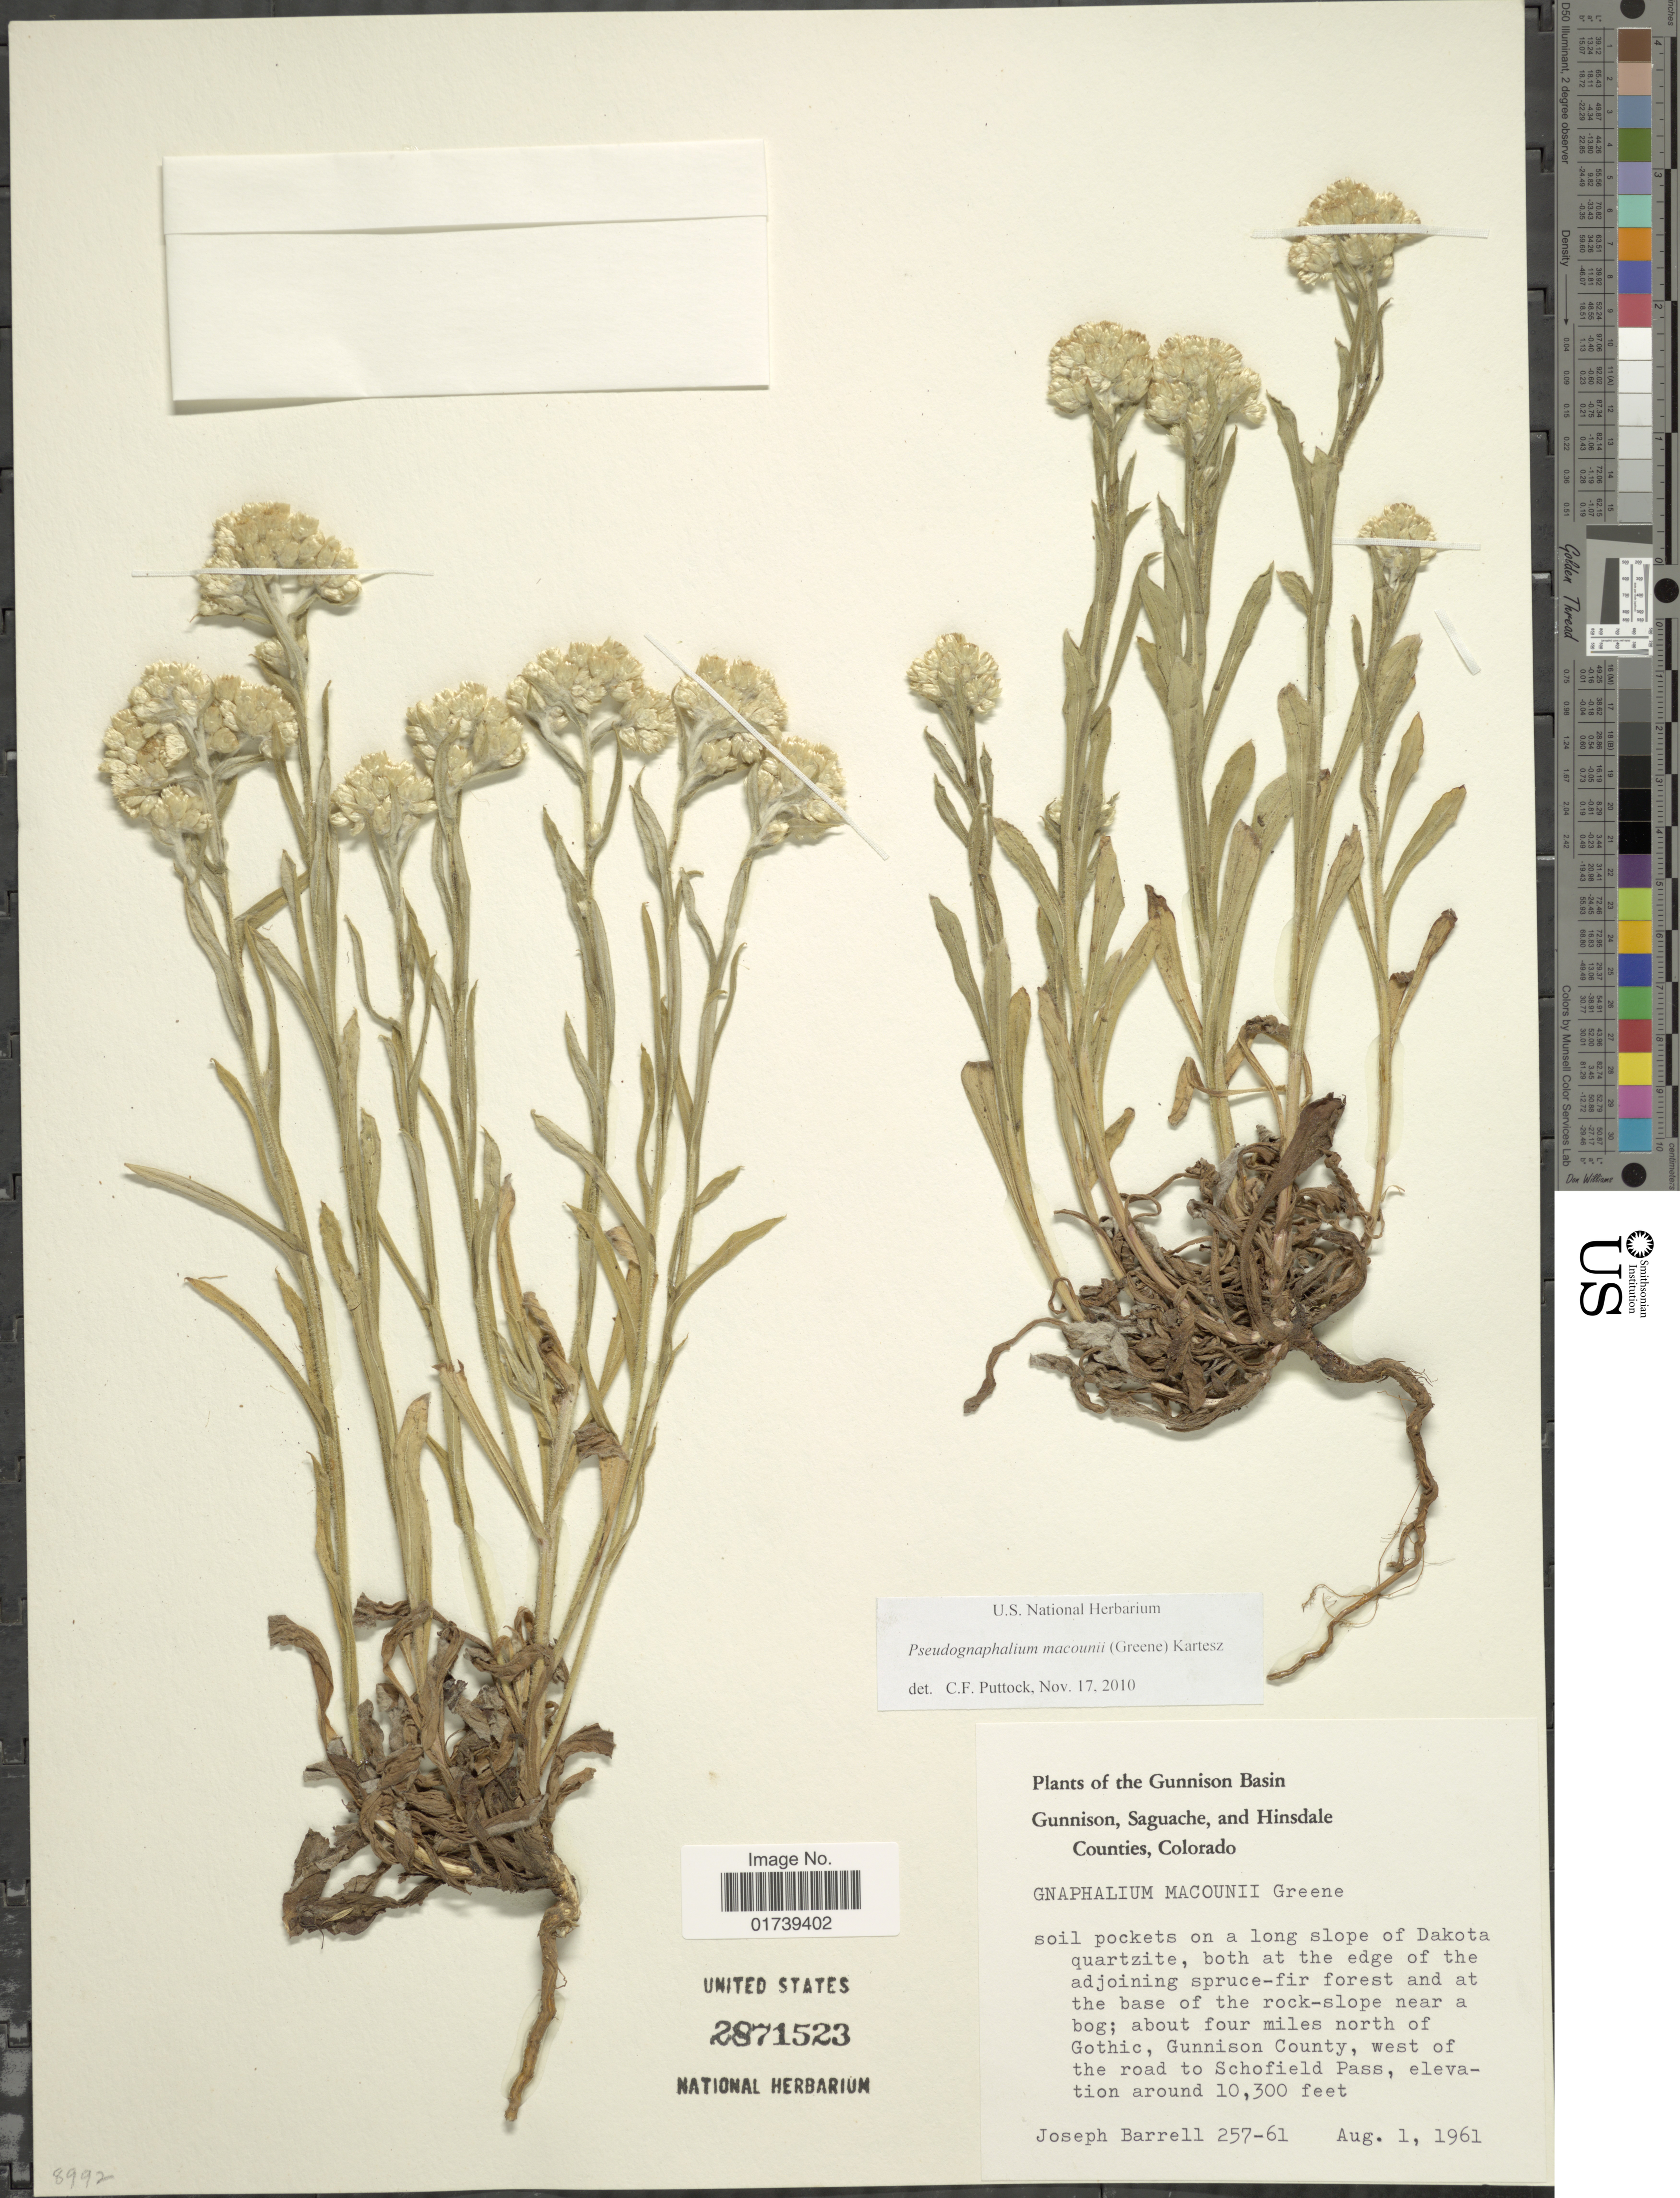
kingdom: Plantae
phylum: Tracheophyta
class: Magnoliopsida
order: Asterales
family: Asteraceae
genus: Pseudognaphalium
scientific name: Pseudognaphalium macounii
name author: (Greene) Kartesz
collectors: J. Barrell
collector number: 257-61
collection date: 1961-08-01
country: Mexico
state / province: Colima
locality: Gunnison Basin, Saguache, and Hinsdale, Counties, about four miles north of Gothic, Gunnison County, west of the road to Schofield Pass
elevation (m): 3139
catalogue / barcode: US 2871523